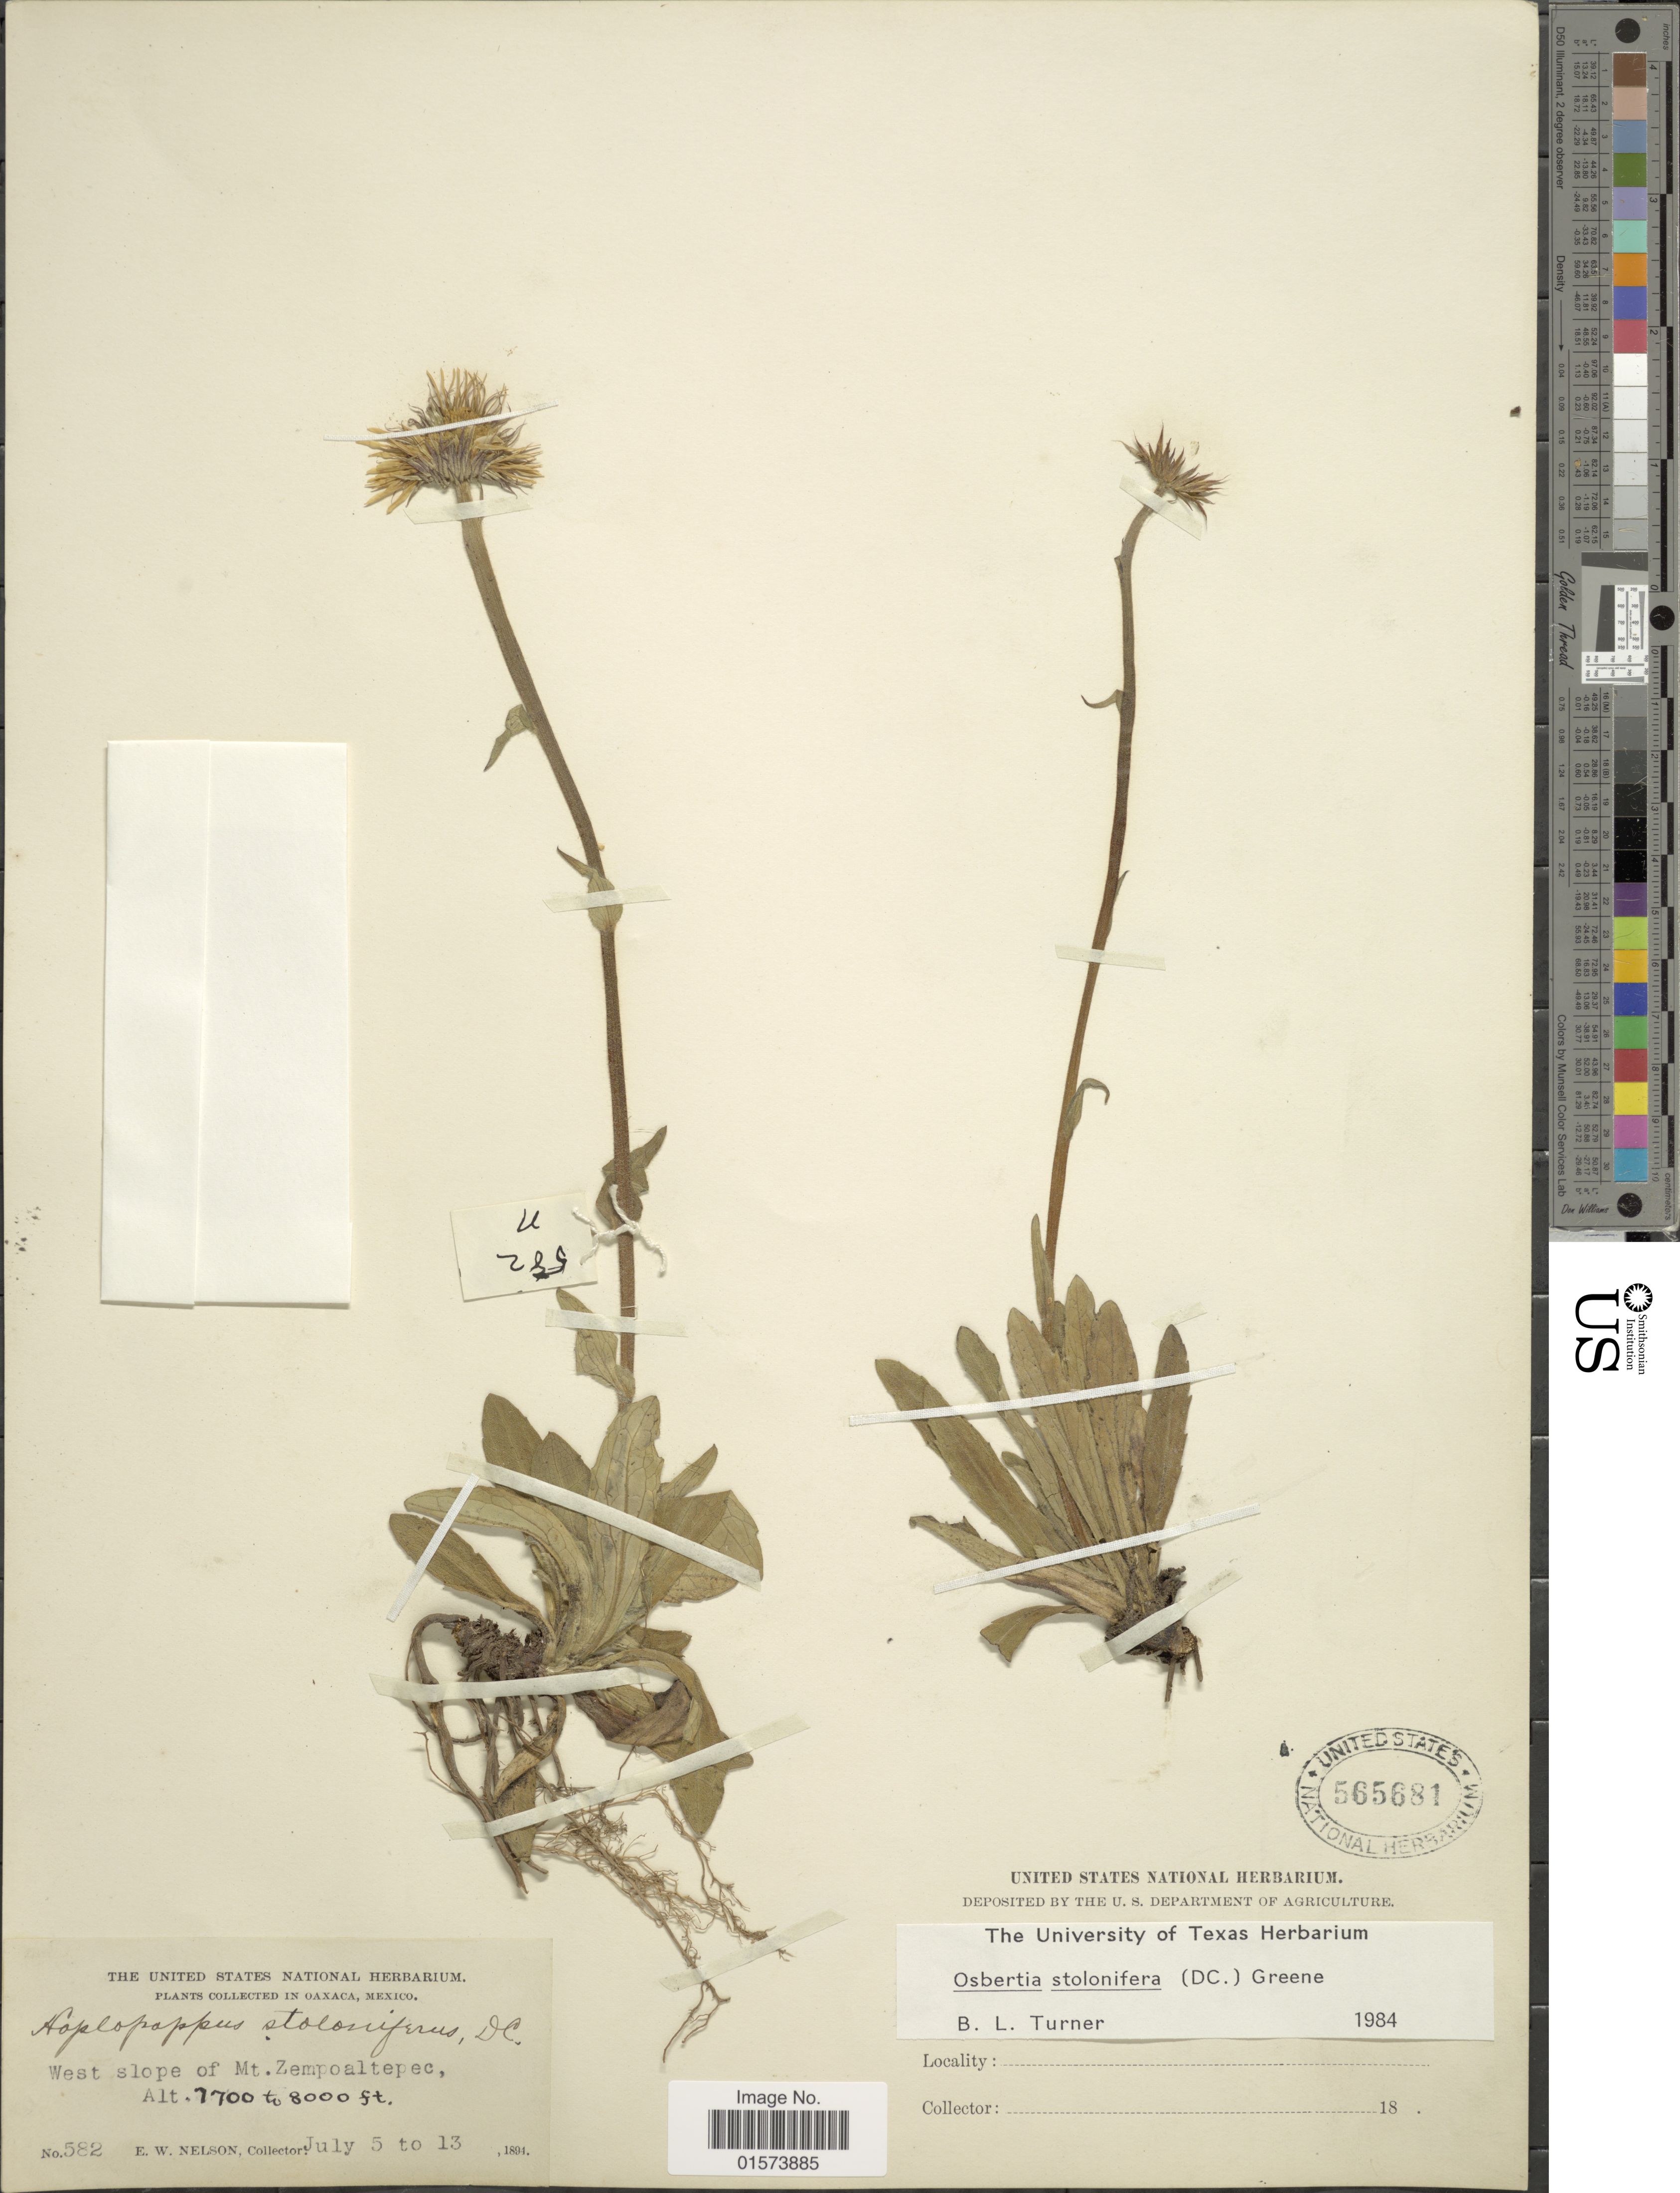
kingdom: Plantae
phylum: Tracheophyta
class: Magnoliopsida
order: Asterales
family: Asteraceae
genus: Osbertia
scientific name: Osbertia stolonifera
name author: (DC.) Greene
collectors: E. W. Nelson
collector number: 582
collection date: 1894-07-05/1894-07-13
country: Mexico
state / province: Oaxaca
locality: West slope of Mt. Zempoaltepec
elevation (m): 2347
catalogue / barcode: US 565681